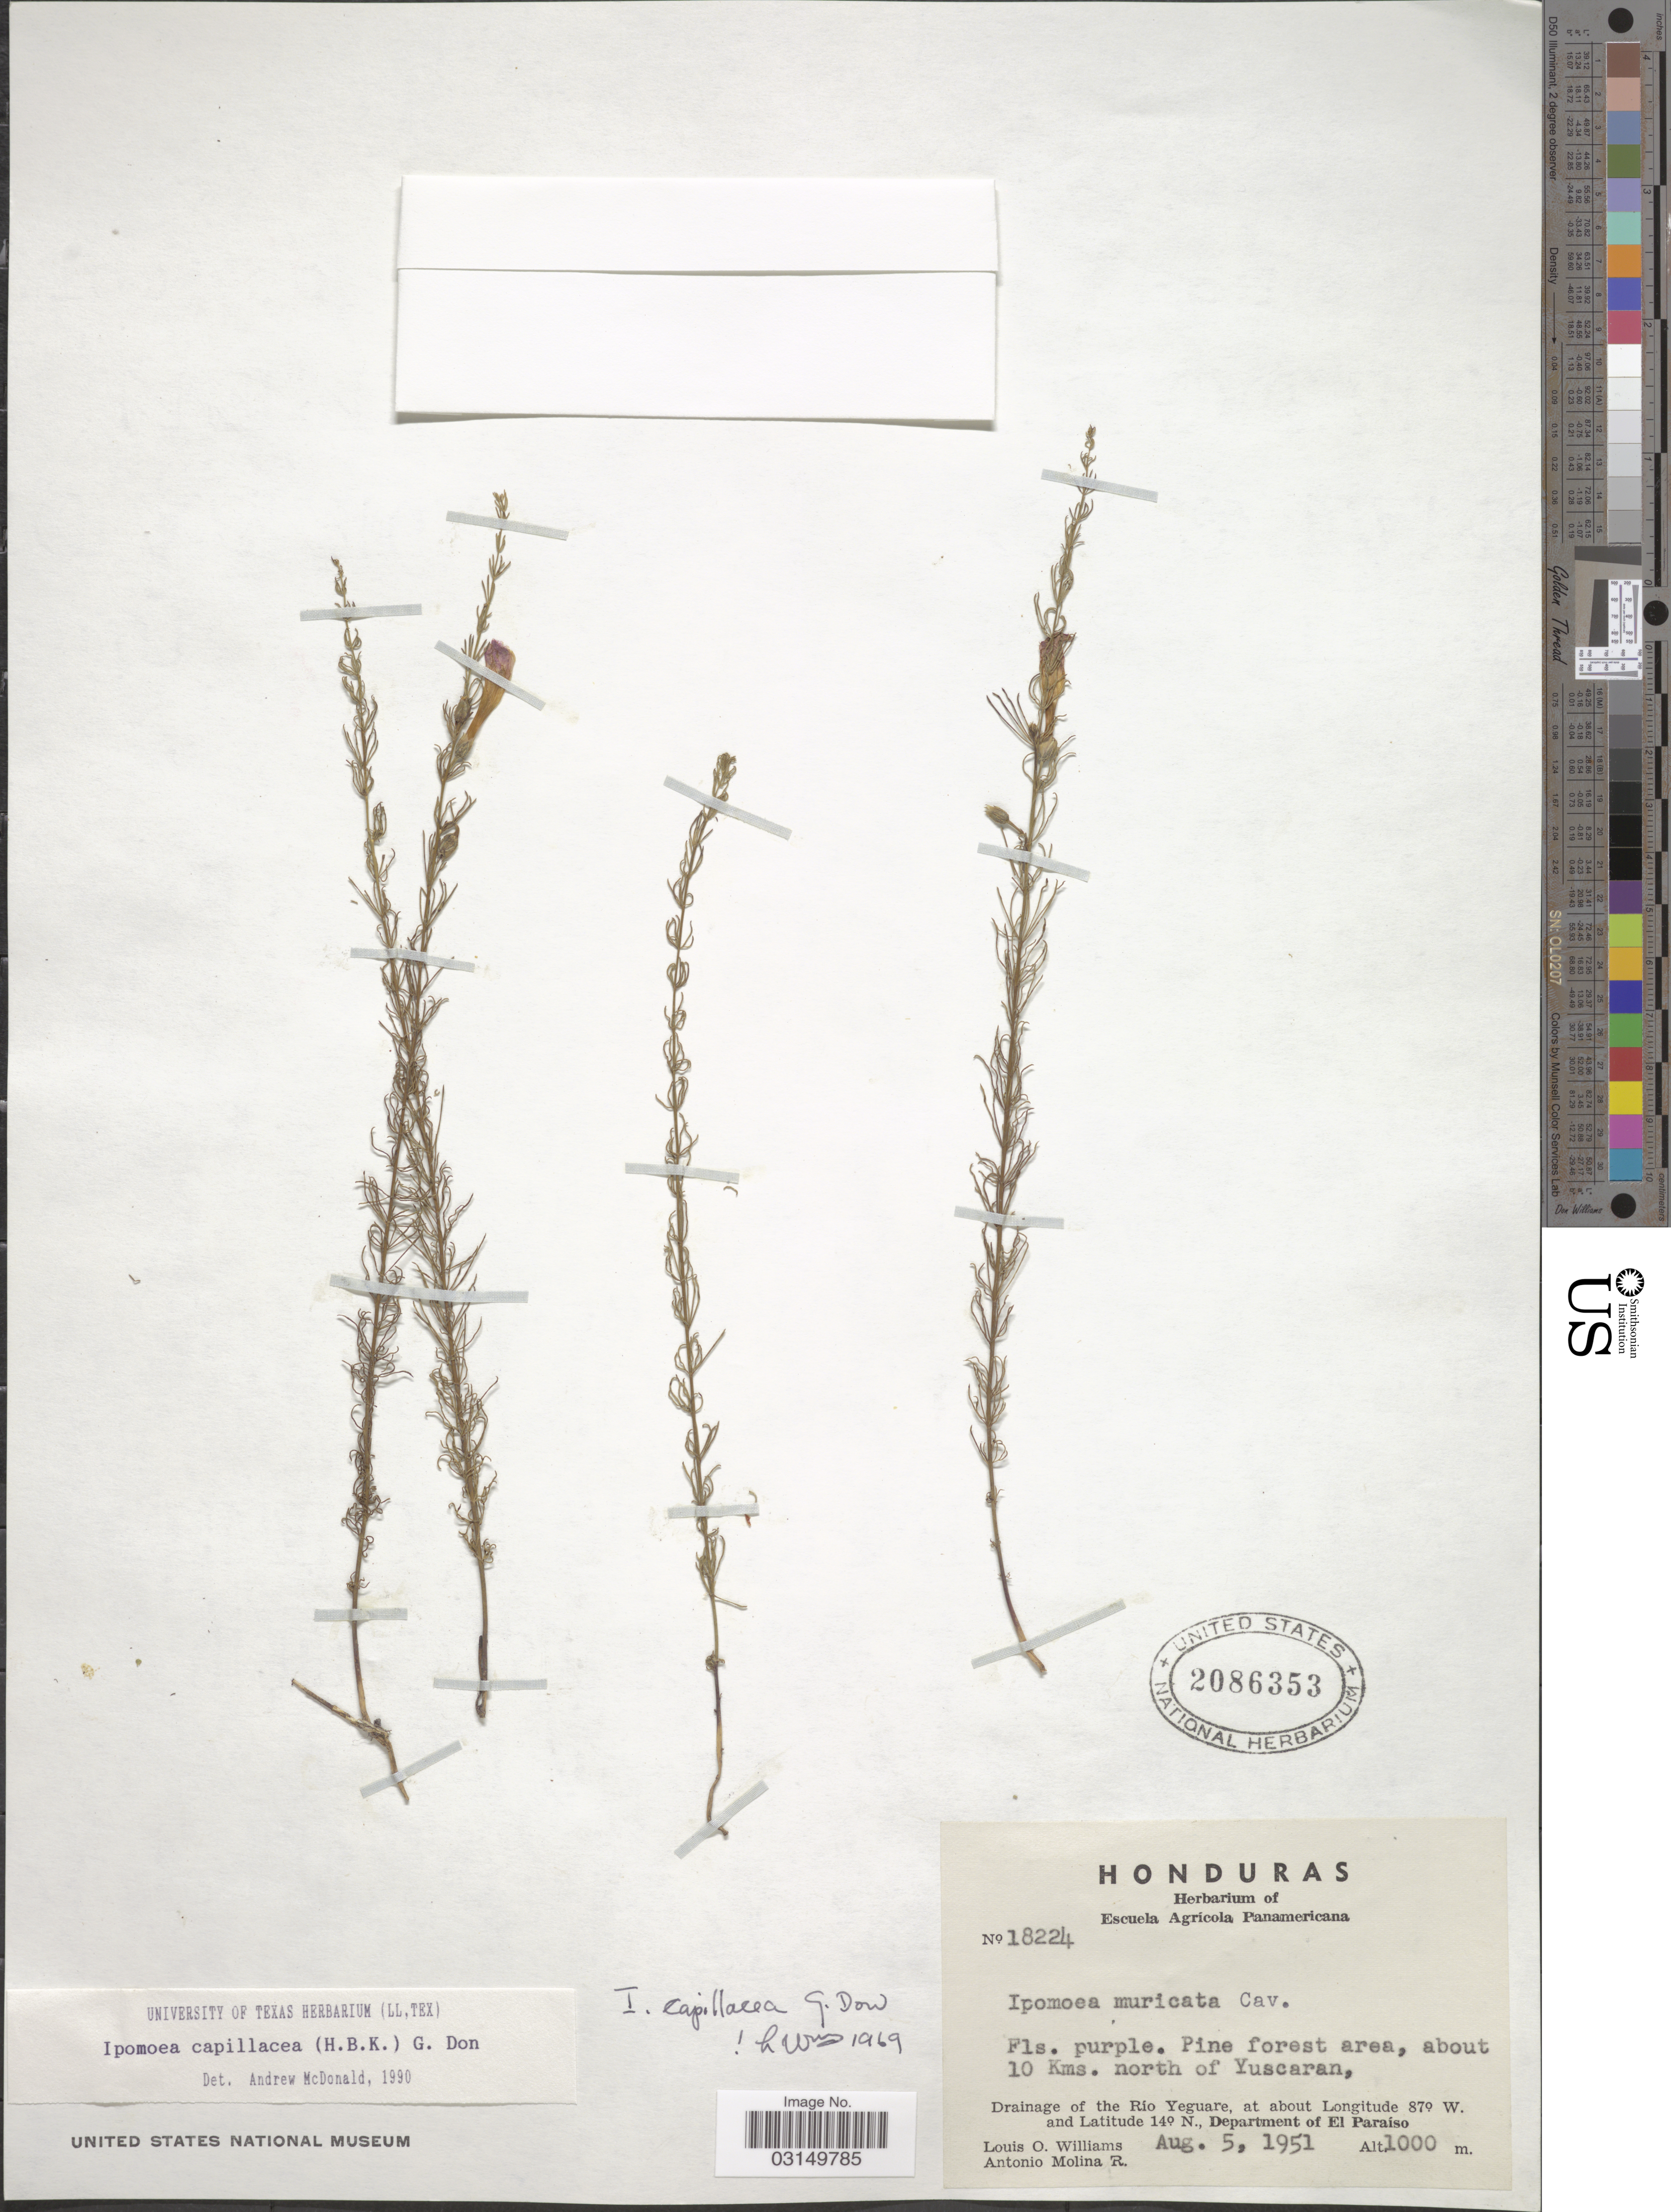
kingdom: Plantae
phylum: Tracheophyta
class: Magnoliopsida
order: Solanales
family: Convolvulaceae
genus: Ipomoea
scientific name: Ipomoea capillacea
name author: (Kunth) G. Don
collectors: L. O. Williams & A. Molina R.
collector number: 18224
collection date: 1951-08-05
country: Honduras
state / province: El Paraíso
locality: Pine forest area, about 10 Kms. north of Yuscaran, Drainage of the Río Yeguare, Department of El Paraíso.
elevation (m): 1000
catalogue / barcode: US 2086353